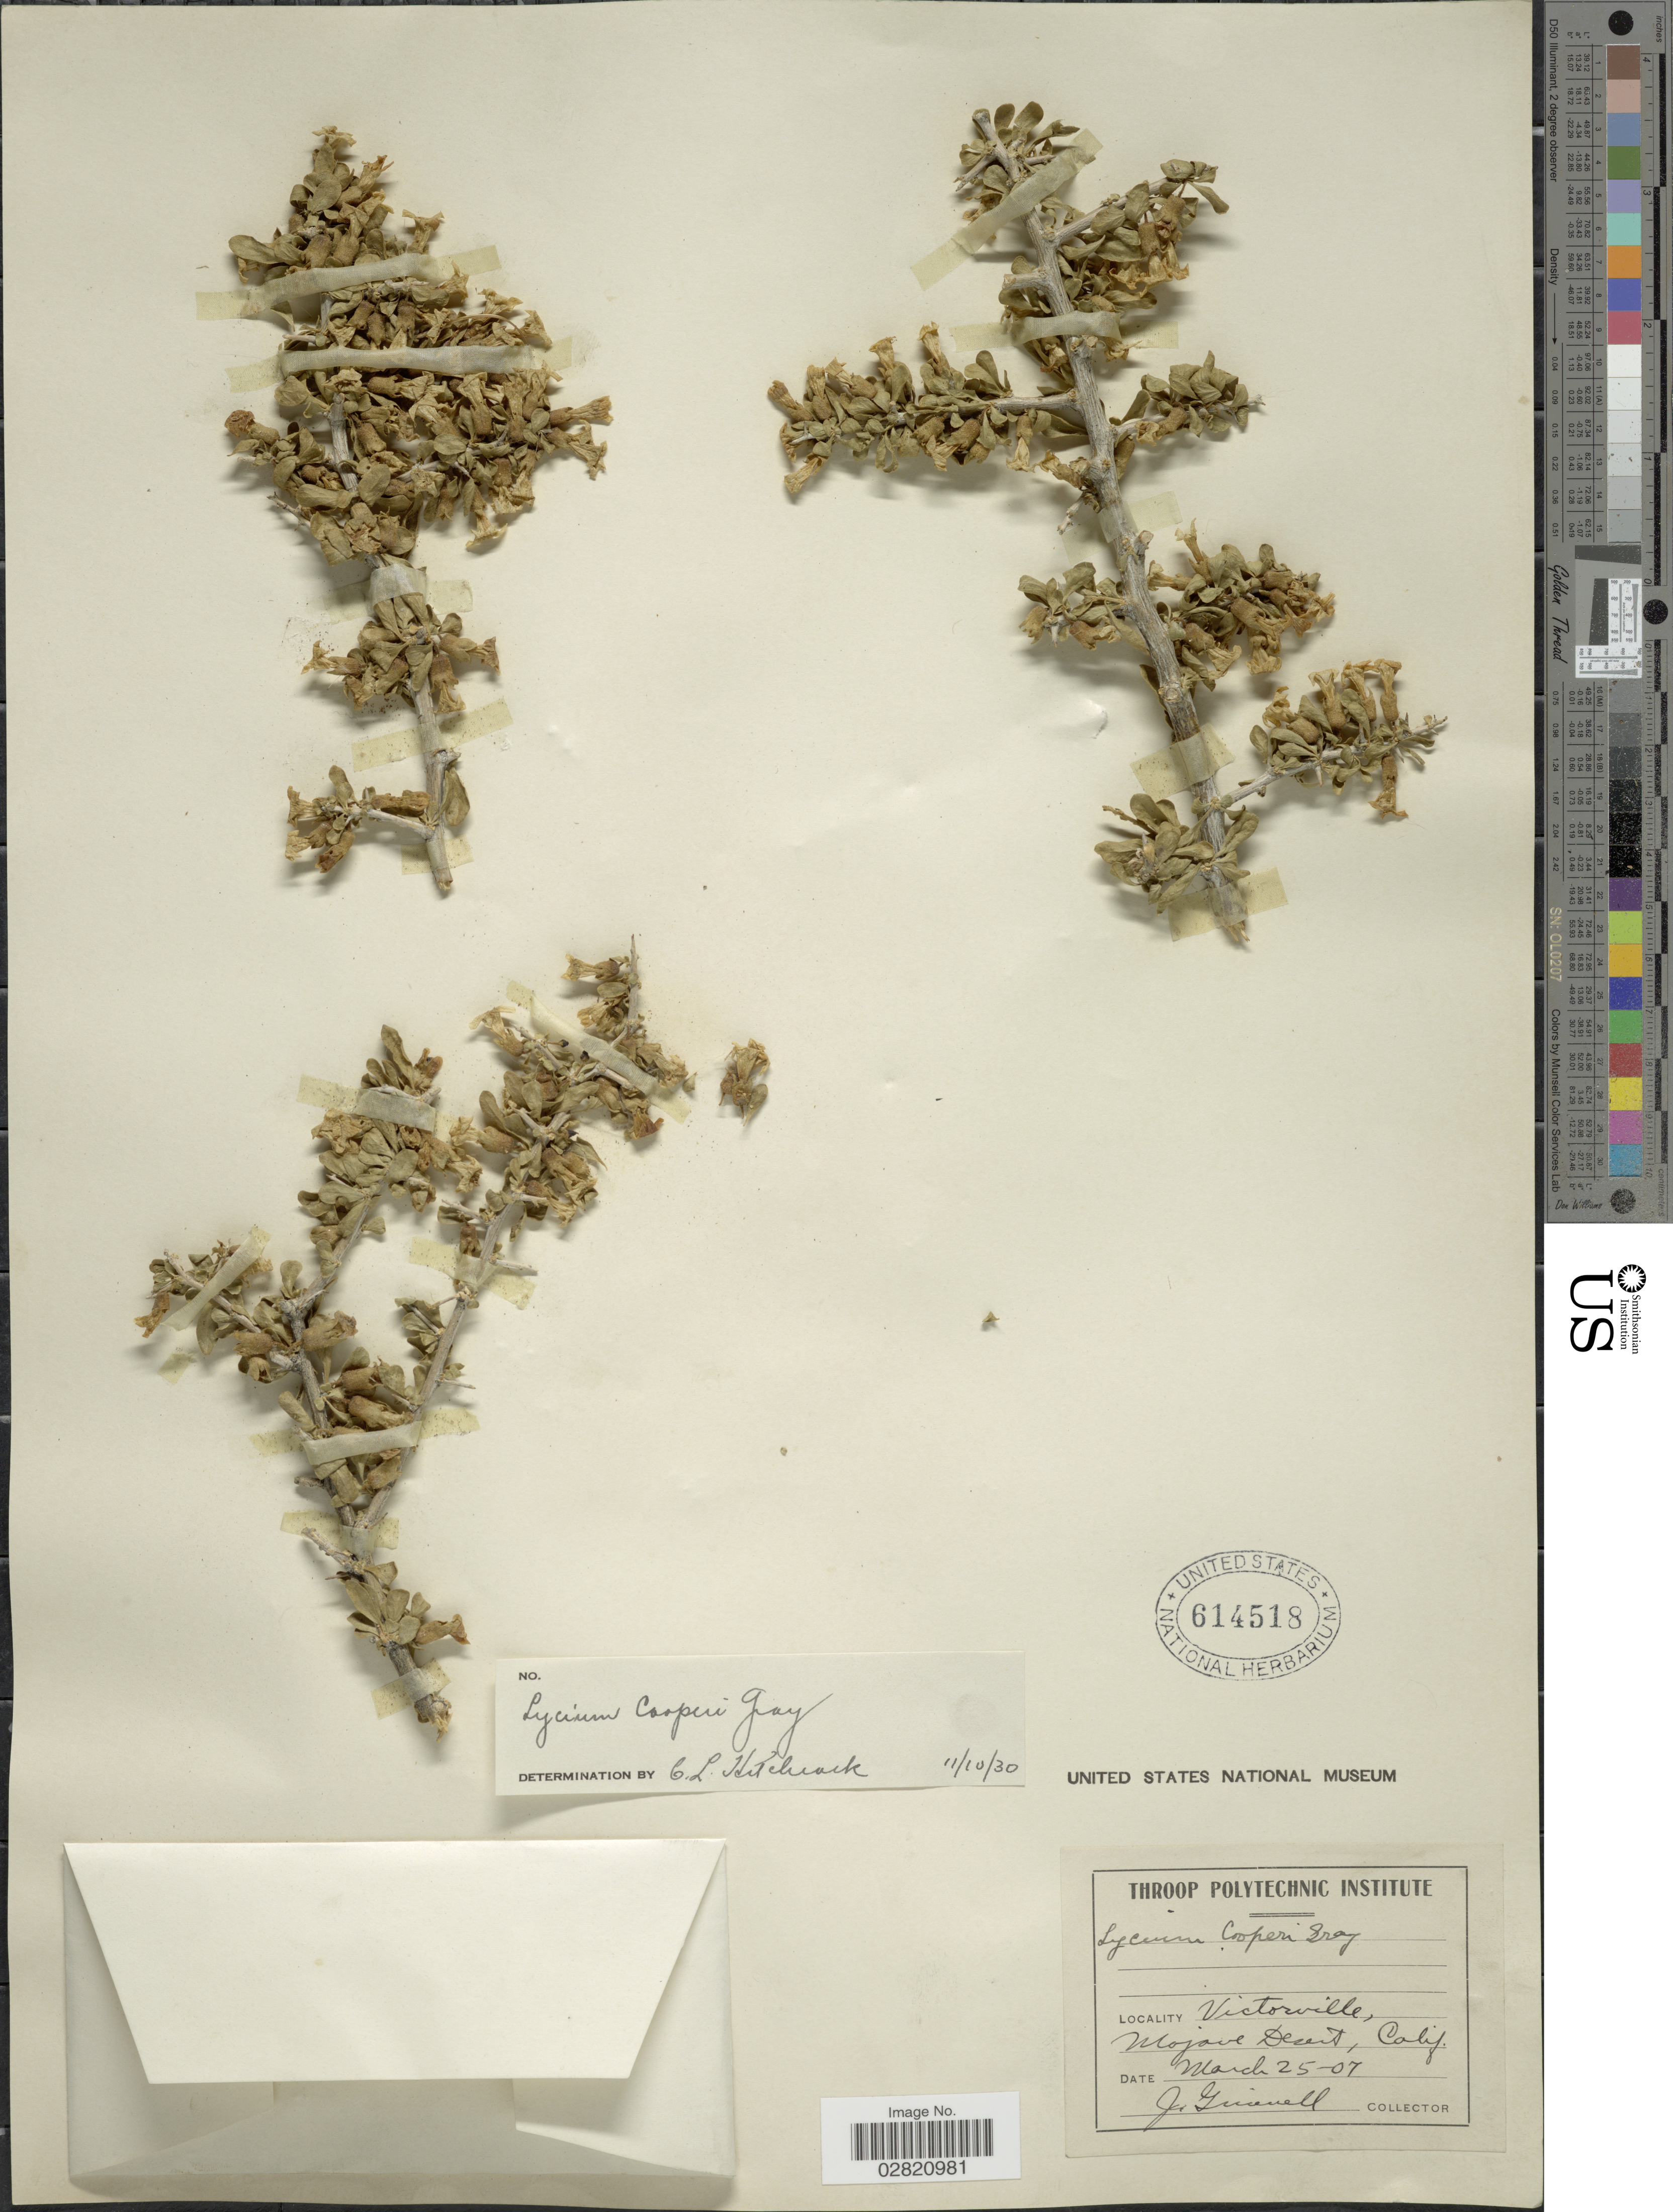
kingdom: Plantae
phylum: Tracheophyta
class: Magnoliopsida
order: Solanales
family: Solanaceae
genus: Lycium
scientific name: Lycium cooperi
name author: A. Gray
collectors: J. Grinnell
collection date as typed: Transcribed d/m/y: 25/3/7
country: United States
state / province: California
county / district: San Barnadino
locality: Victorville, Mojave Desert, Calif.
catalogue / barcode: US 614518